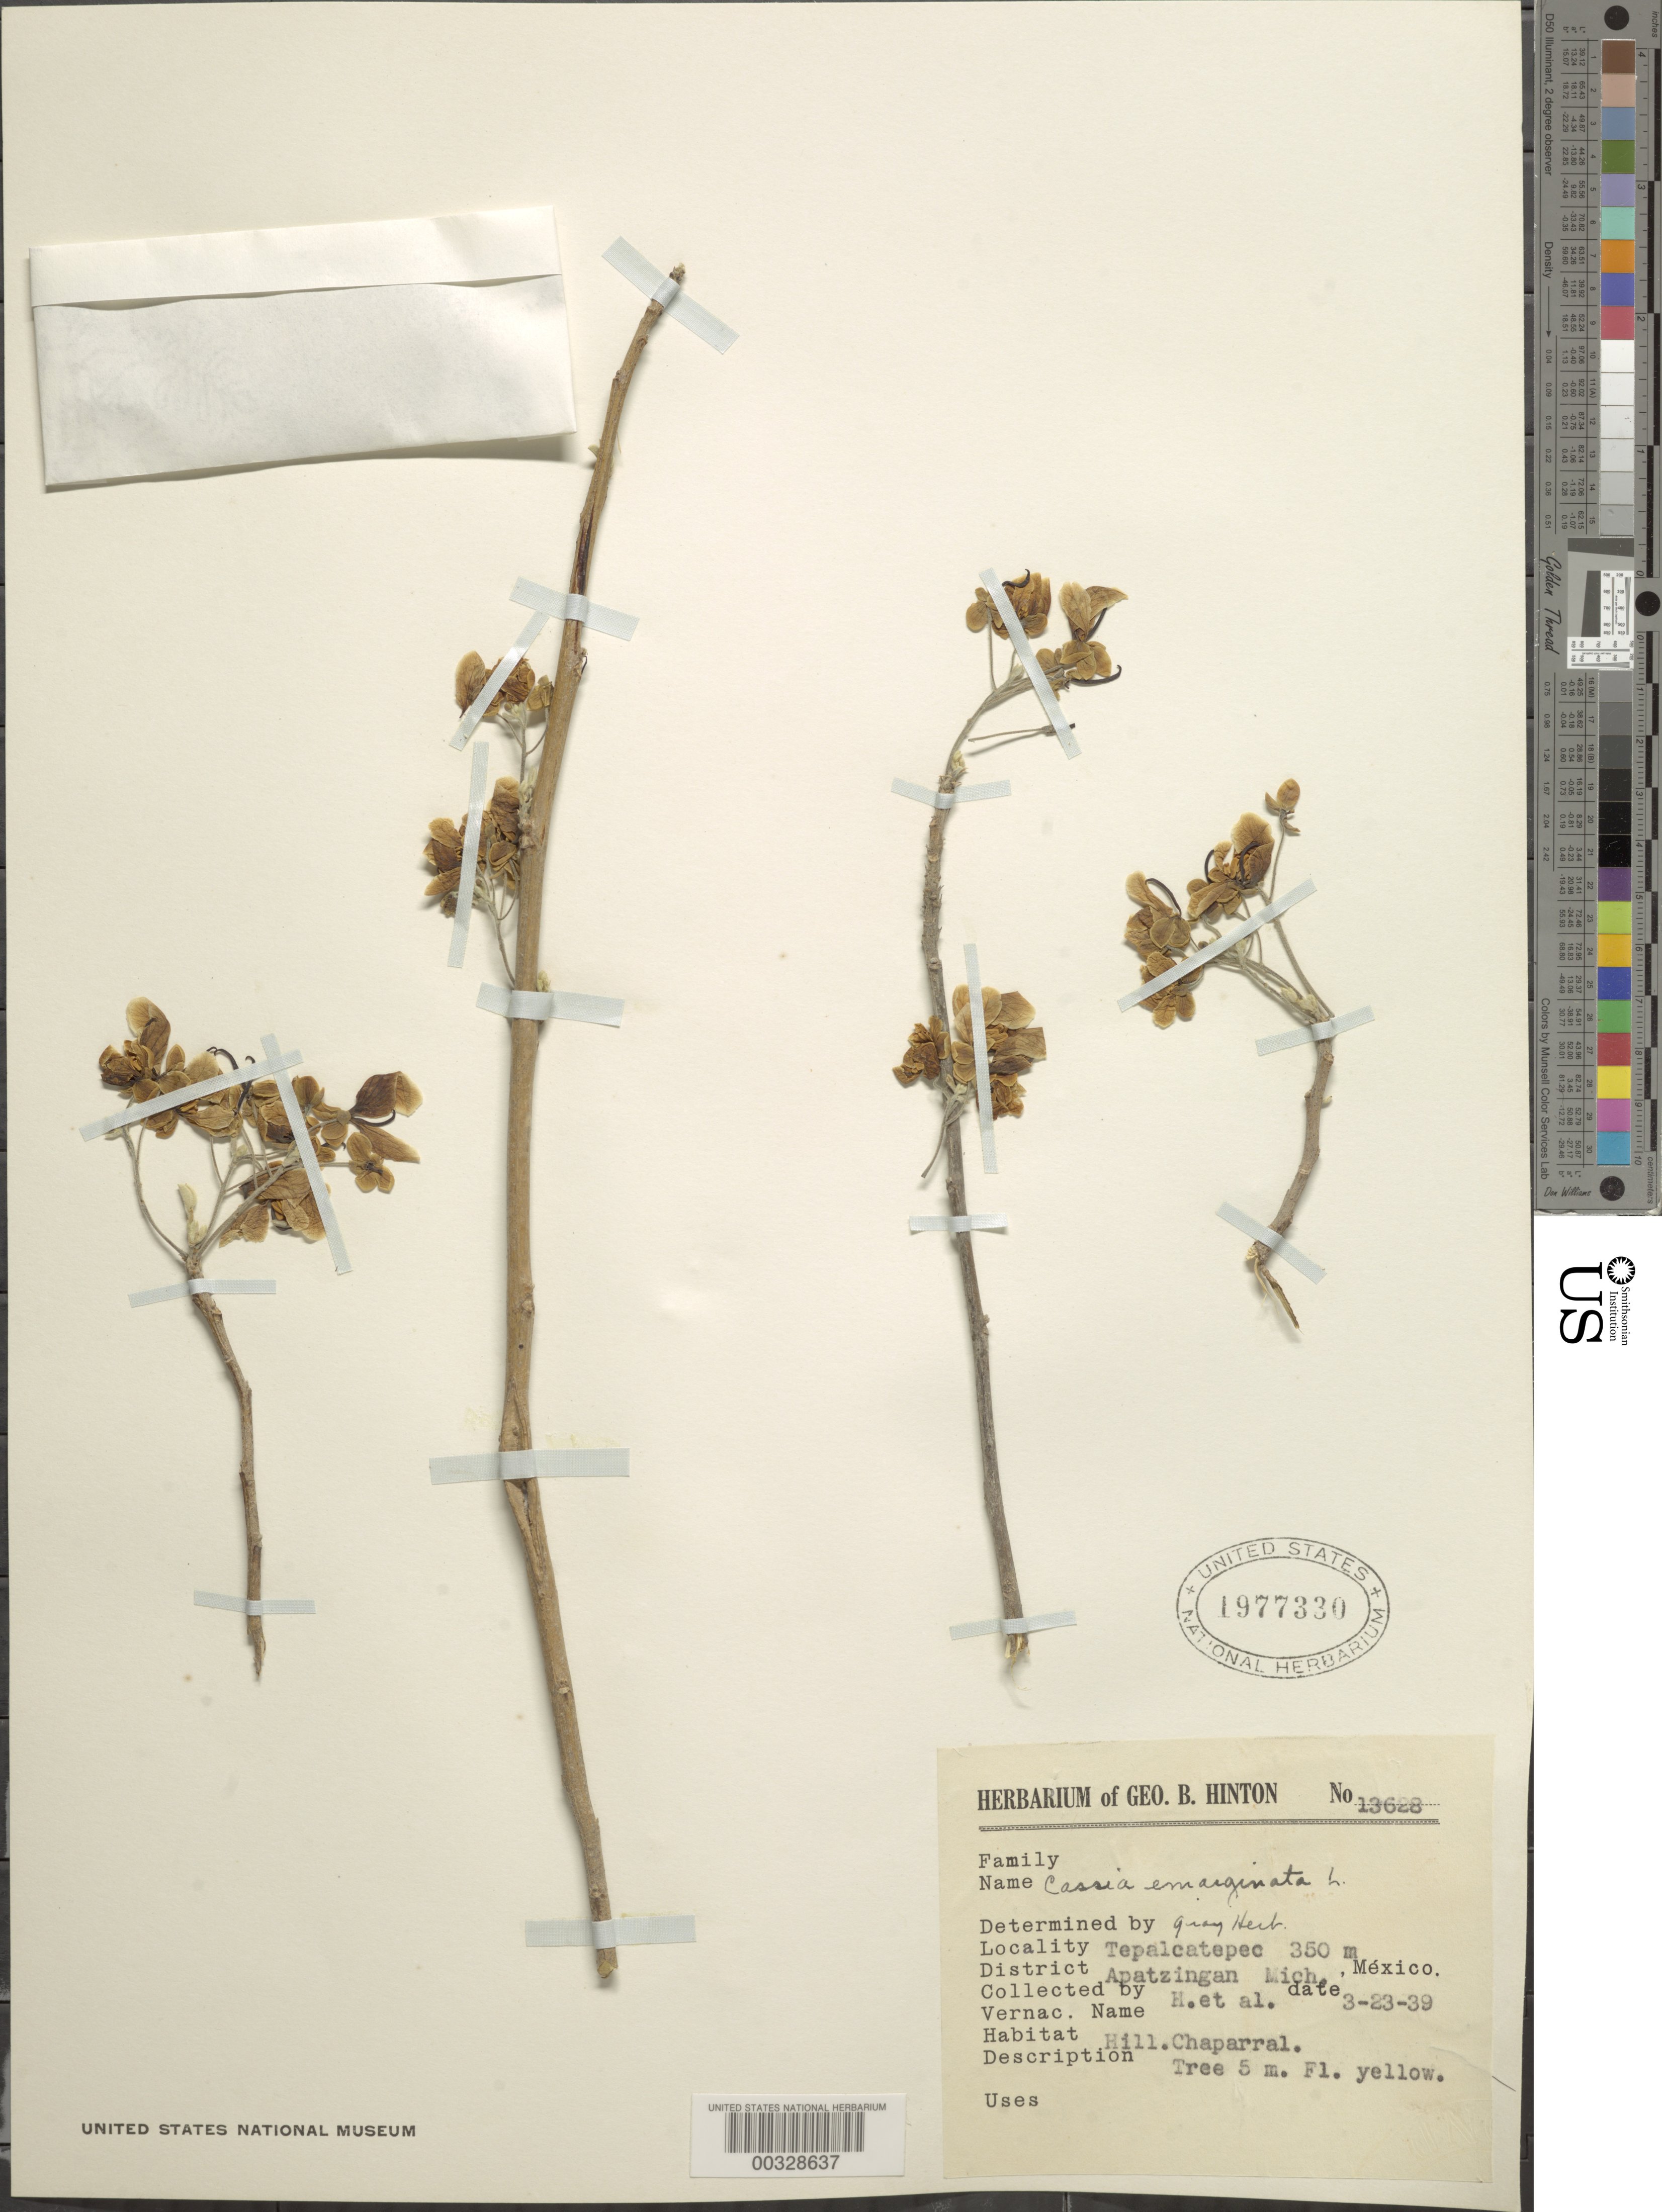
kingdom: Plantae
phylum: Tracheophyta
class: Magnoliopsida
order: Fabales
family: Fabaceae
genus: Senna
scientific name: Senna emarginata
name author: L.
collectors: G. B. Hinton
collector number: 13628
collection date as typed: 23 Mar 1939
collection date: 1939-03-23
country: Mexico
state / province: Michoacán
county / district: Apatzingán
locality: Tepalcatepec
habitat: Hill; chaparral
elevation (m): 350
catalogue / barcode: US 1977330